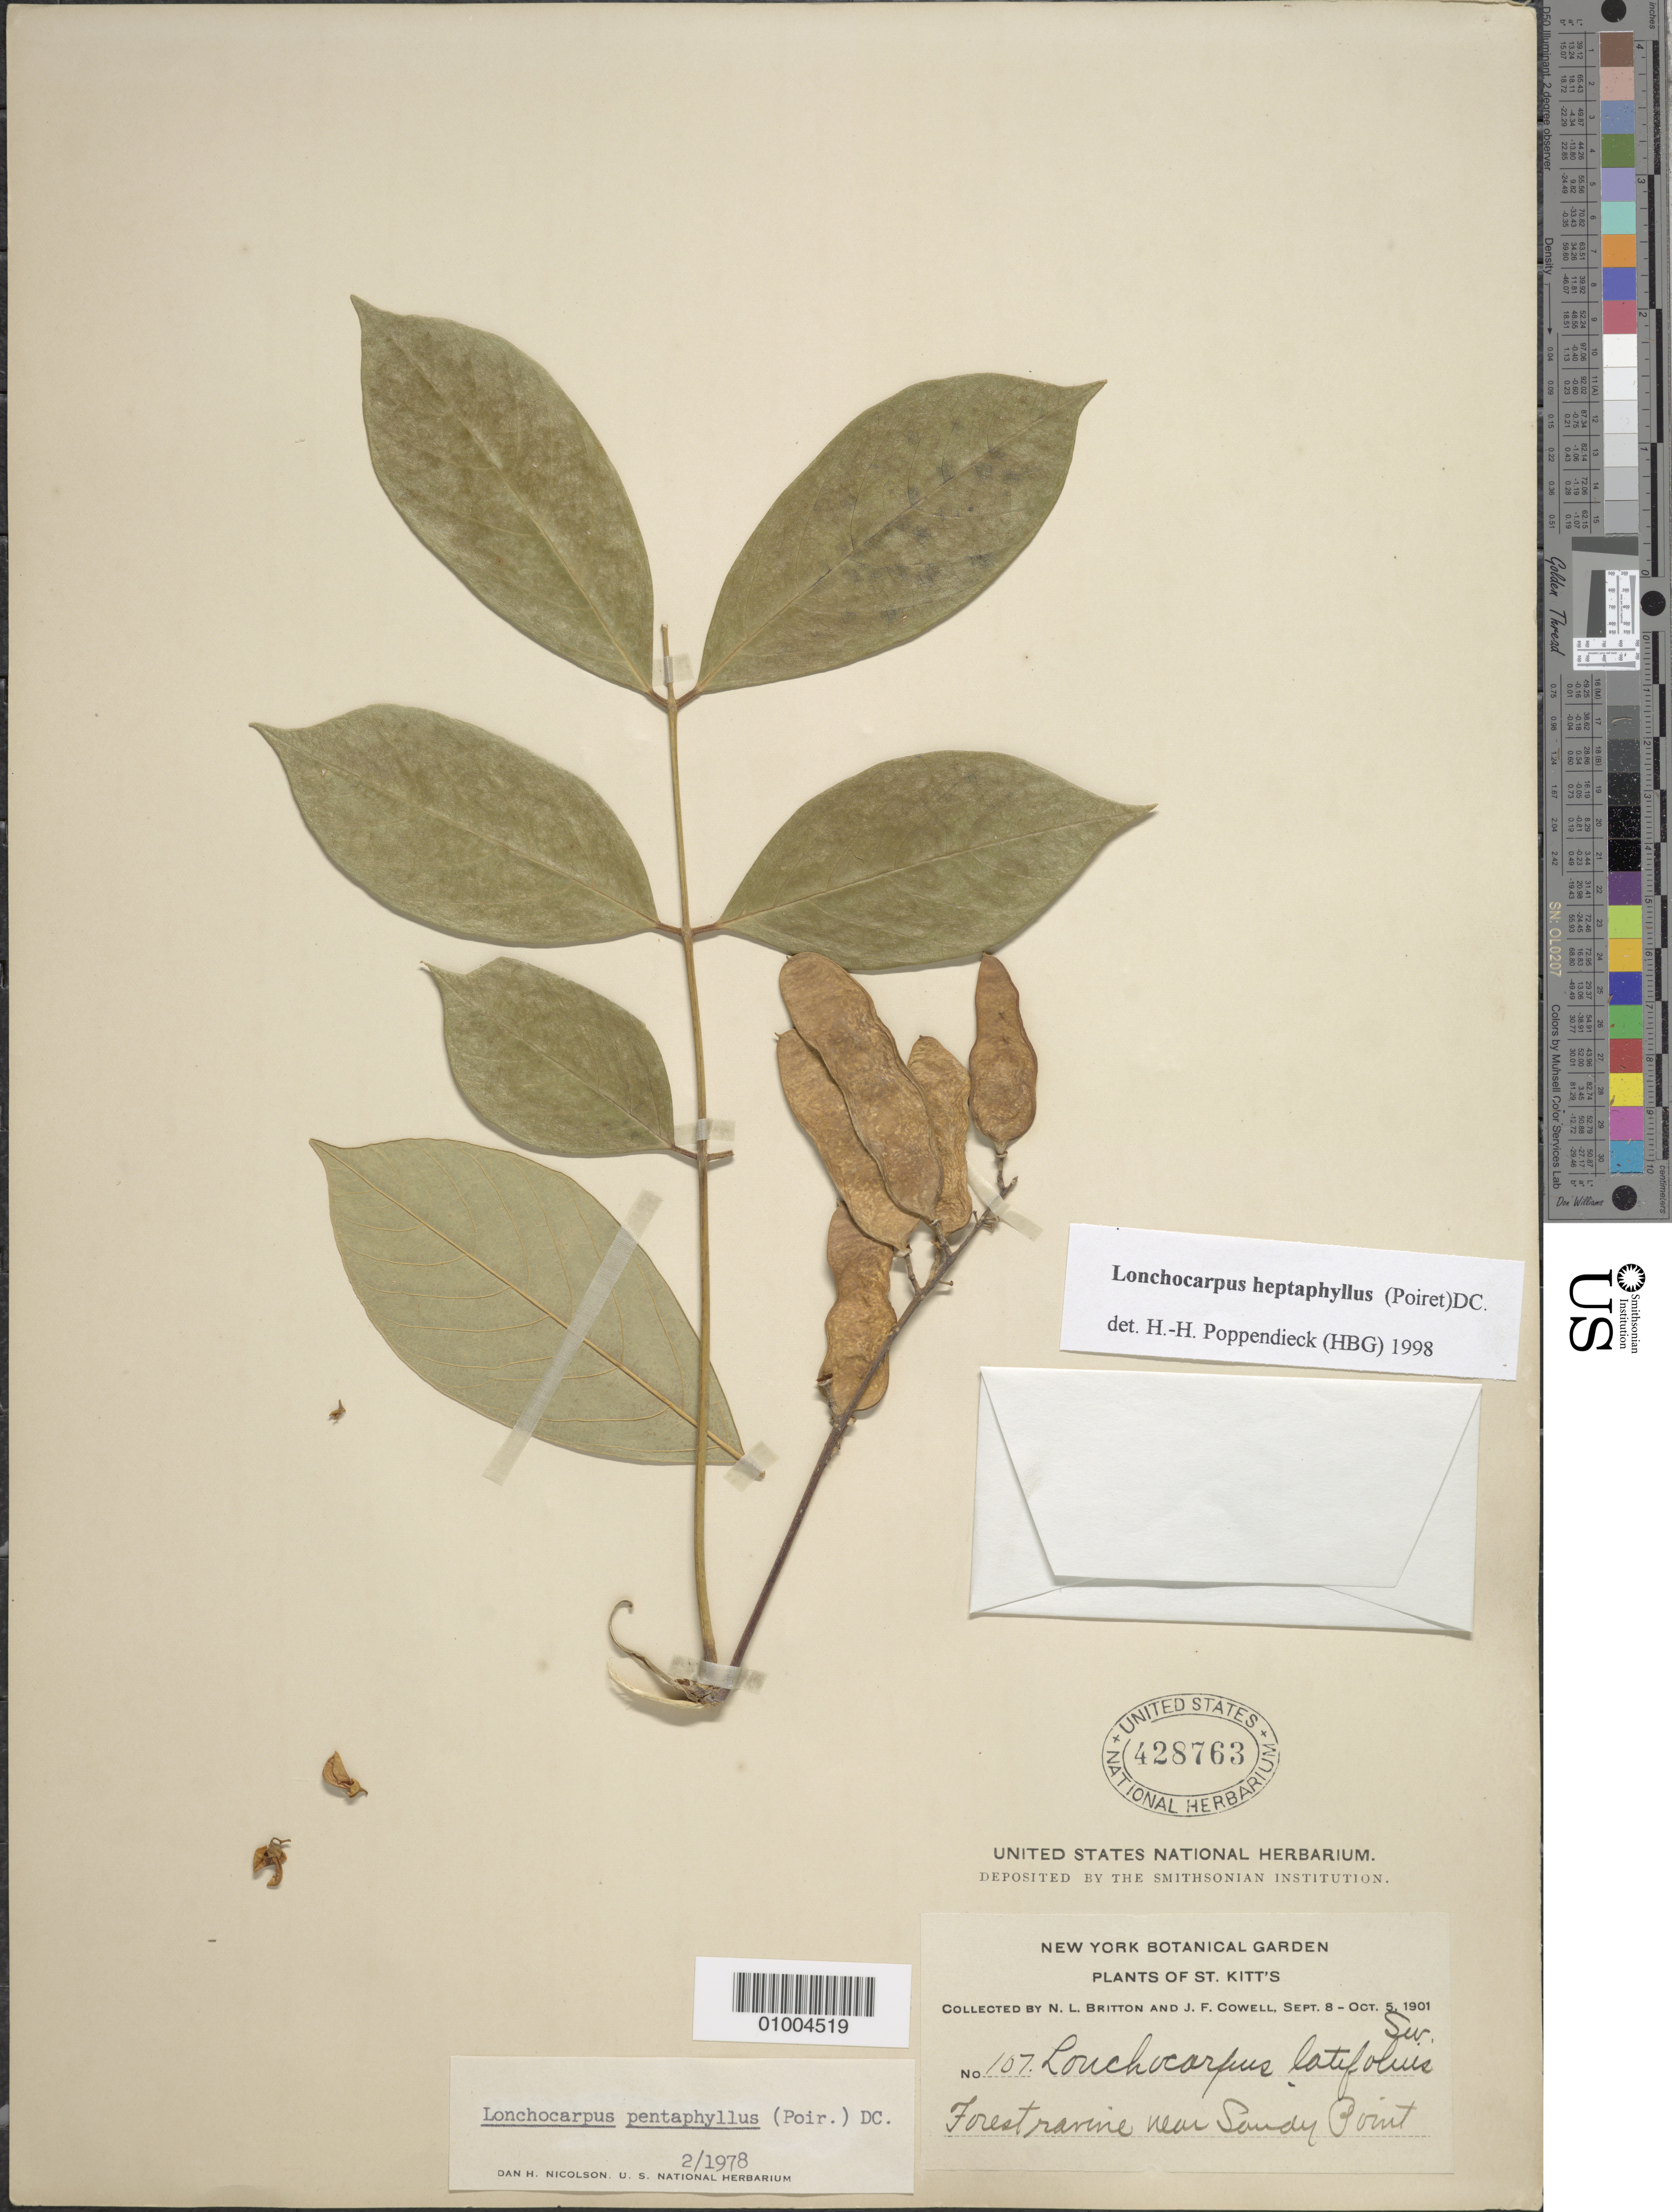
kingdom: Plantae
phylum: Tracheophyta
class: Magnoliopsida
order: Fabales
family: Fabaceae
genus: Lonchocarpus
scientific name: Lonchocarpus heptaphyllus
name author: (Poir.) DC.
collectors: N. Britton & J. F. Cowell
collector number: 107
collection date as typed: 08 Sep 1901 to 05 Oct 1901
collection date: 1901-09-08/1901-10-05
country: St. Christopher-Nevis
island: St. Christopher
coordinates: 0 N, 0 E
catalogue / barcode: US 428763